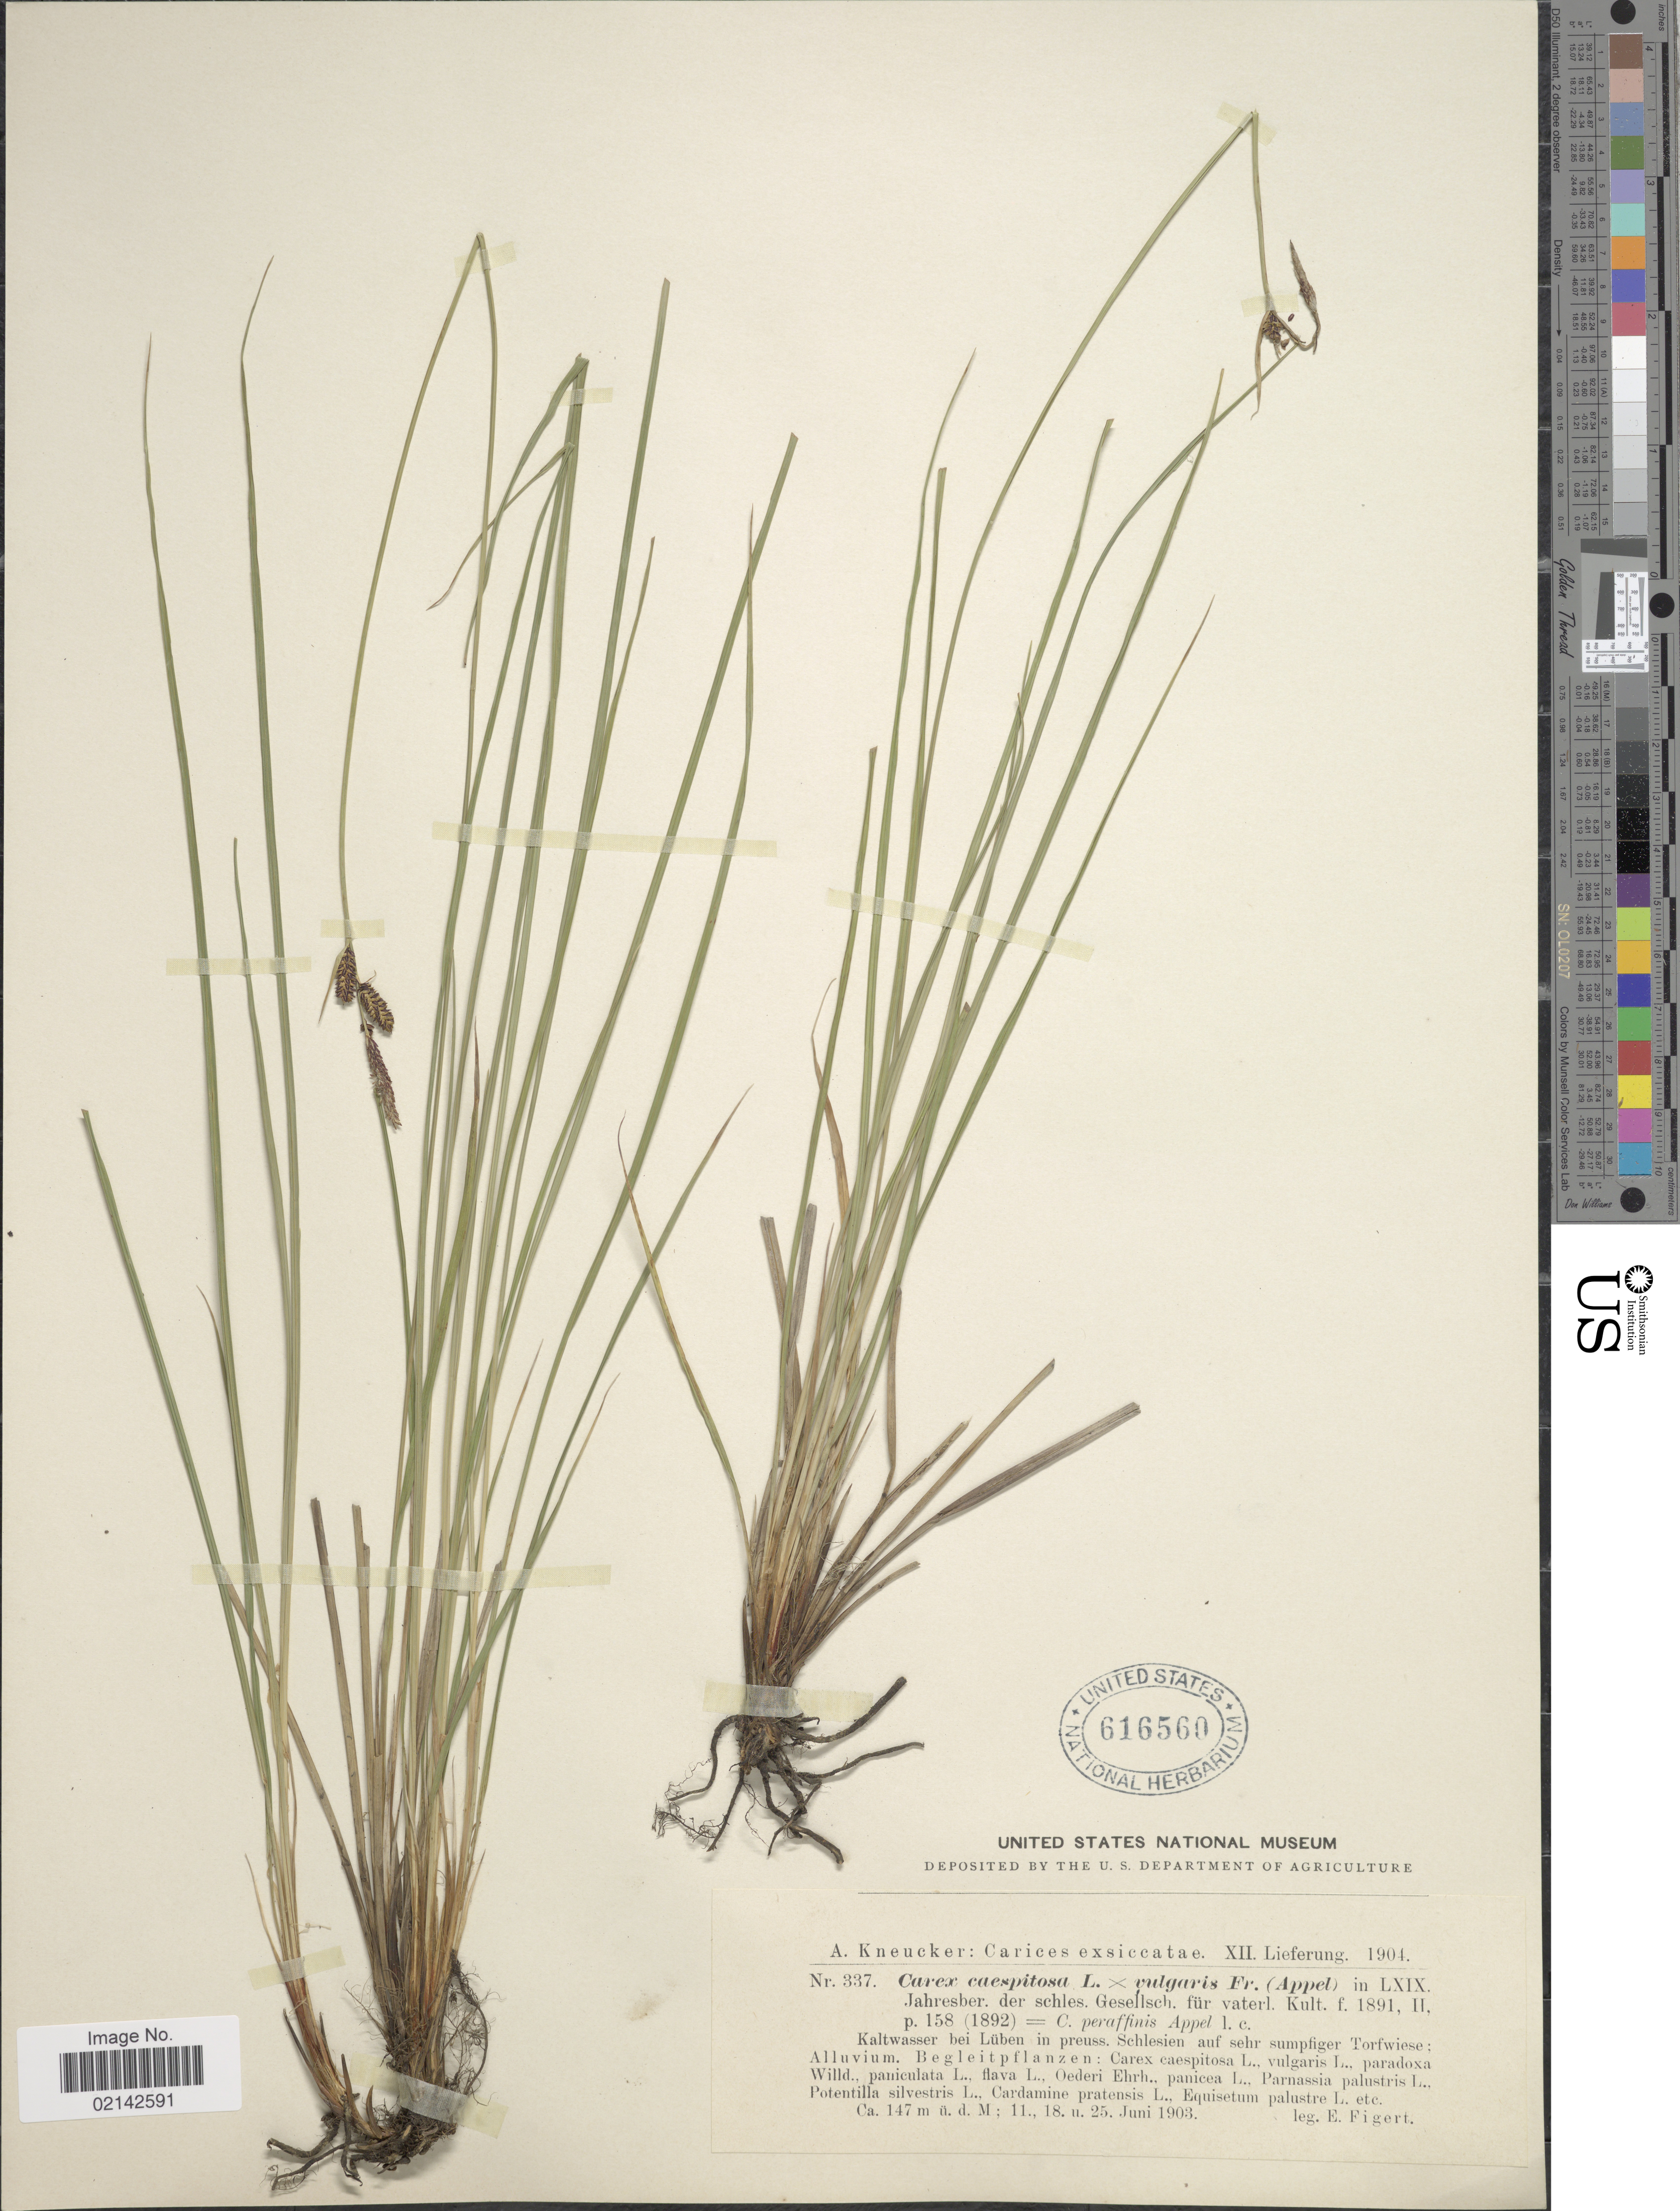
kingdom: Plantae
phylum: Tracheophyta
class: Liliopsida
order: Poales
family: Cyperaceae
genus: Carex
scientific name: Carex cespitosa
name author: L.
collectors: E. Figert & A. Kneucker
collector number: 337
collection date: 1903-06-11/1903-06-25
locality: Carices, Kaltwasser bei Luben in preuss. Schlesien auf sehr sumpfiger Torfwiese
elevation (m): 147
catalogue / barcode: US 616560